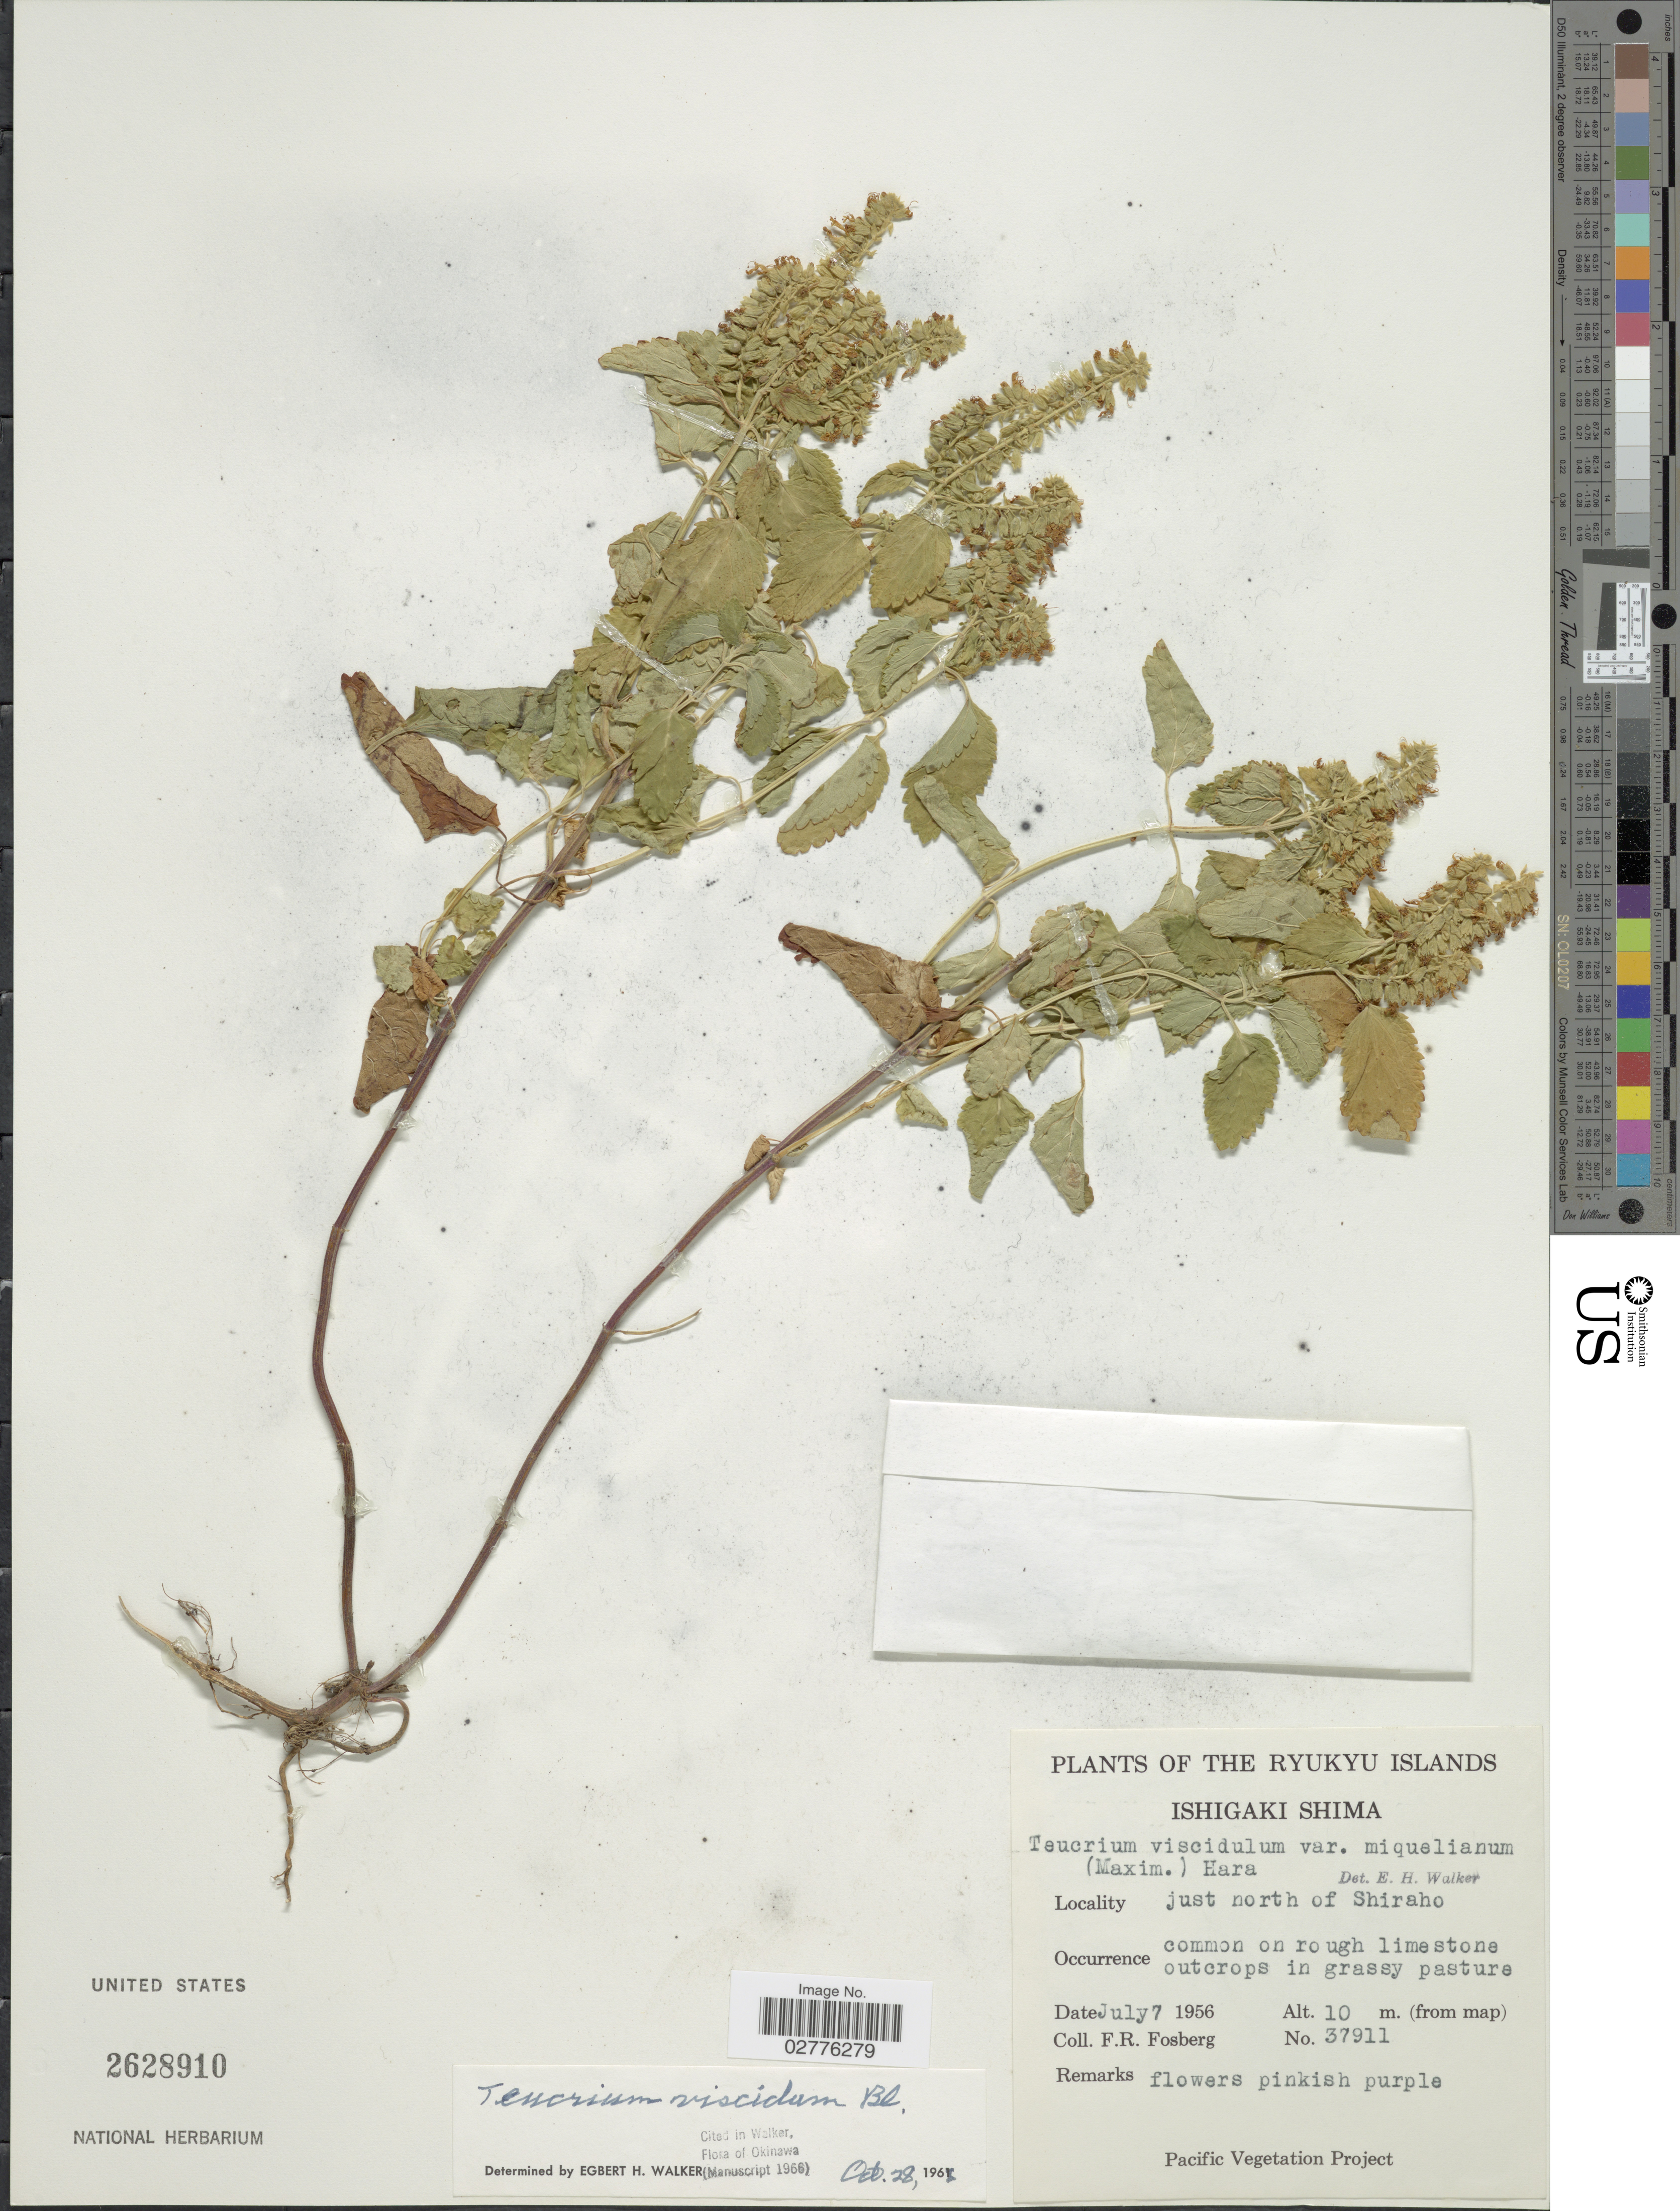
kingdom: Plantae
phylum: Tracheophyta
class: Magnoliopsida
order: Lamiales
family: Lamiaceae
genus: Teucrium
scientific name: Teucrium viscidum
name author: Blume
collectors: F. R. Fosberg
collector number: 37911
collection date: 1956-07-07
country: Japan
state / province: Okinawa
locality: The Ryukyu Islands, Ishigaki Shima, just north of Shiraho.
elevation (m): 10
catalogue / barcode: US 2628910